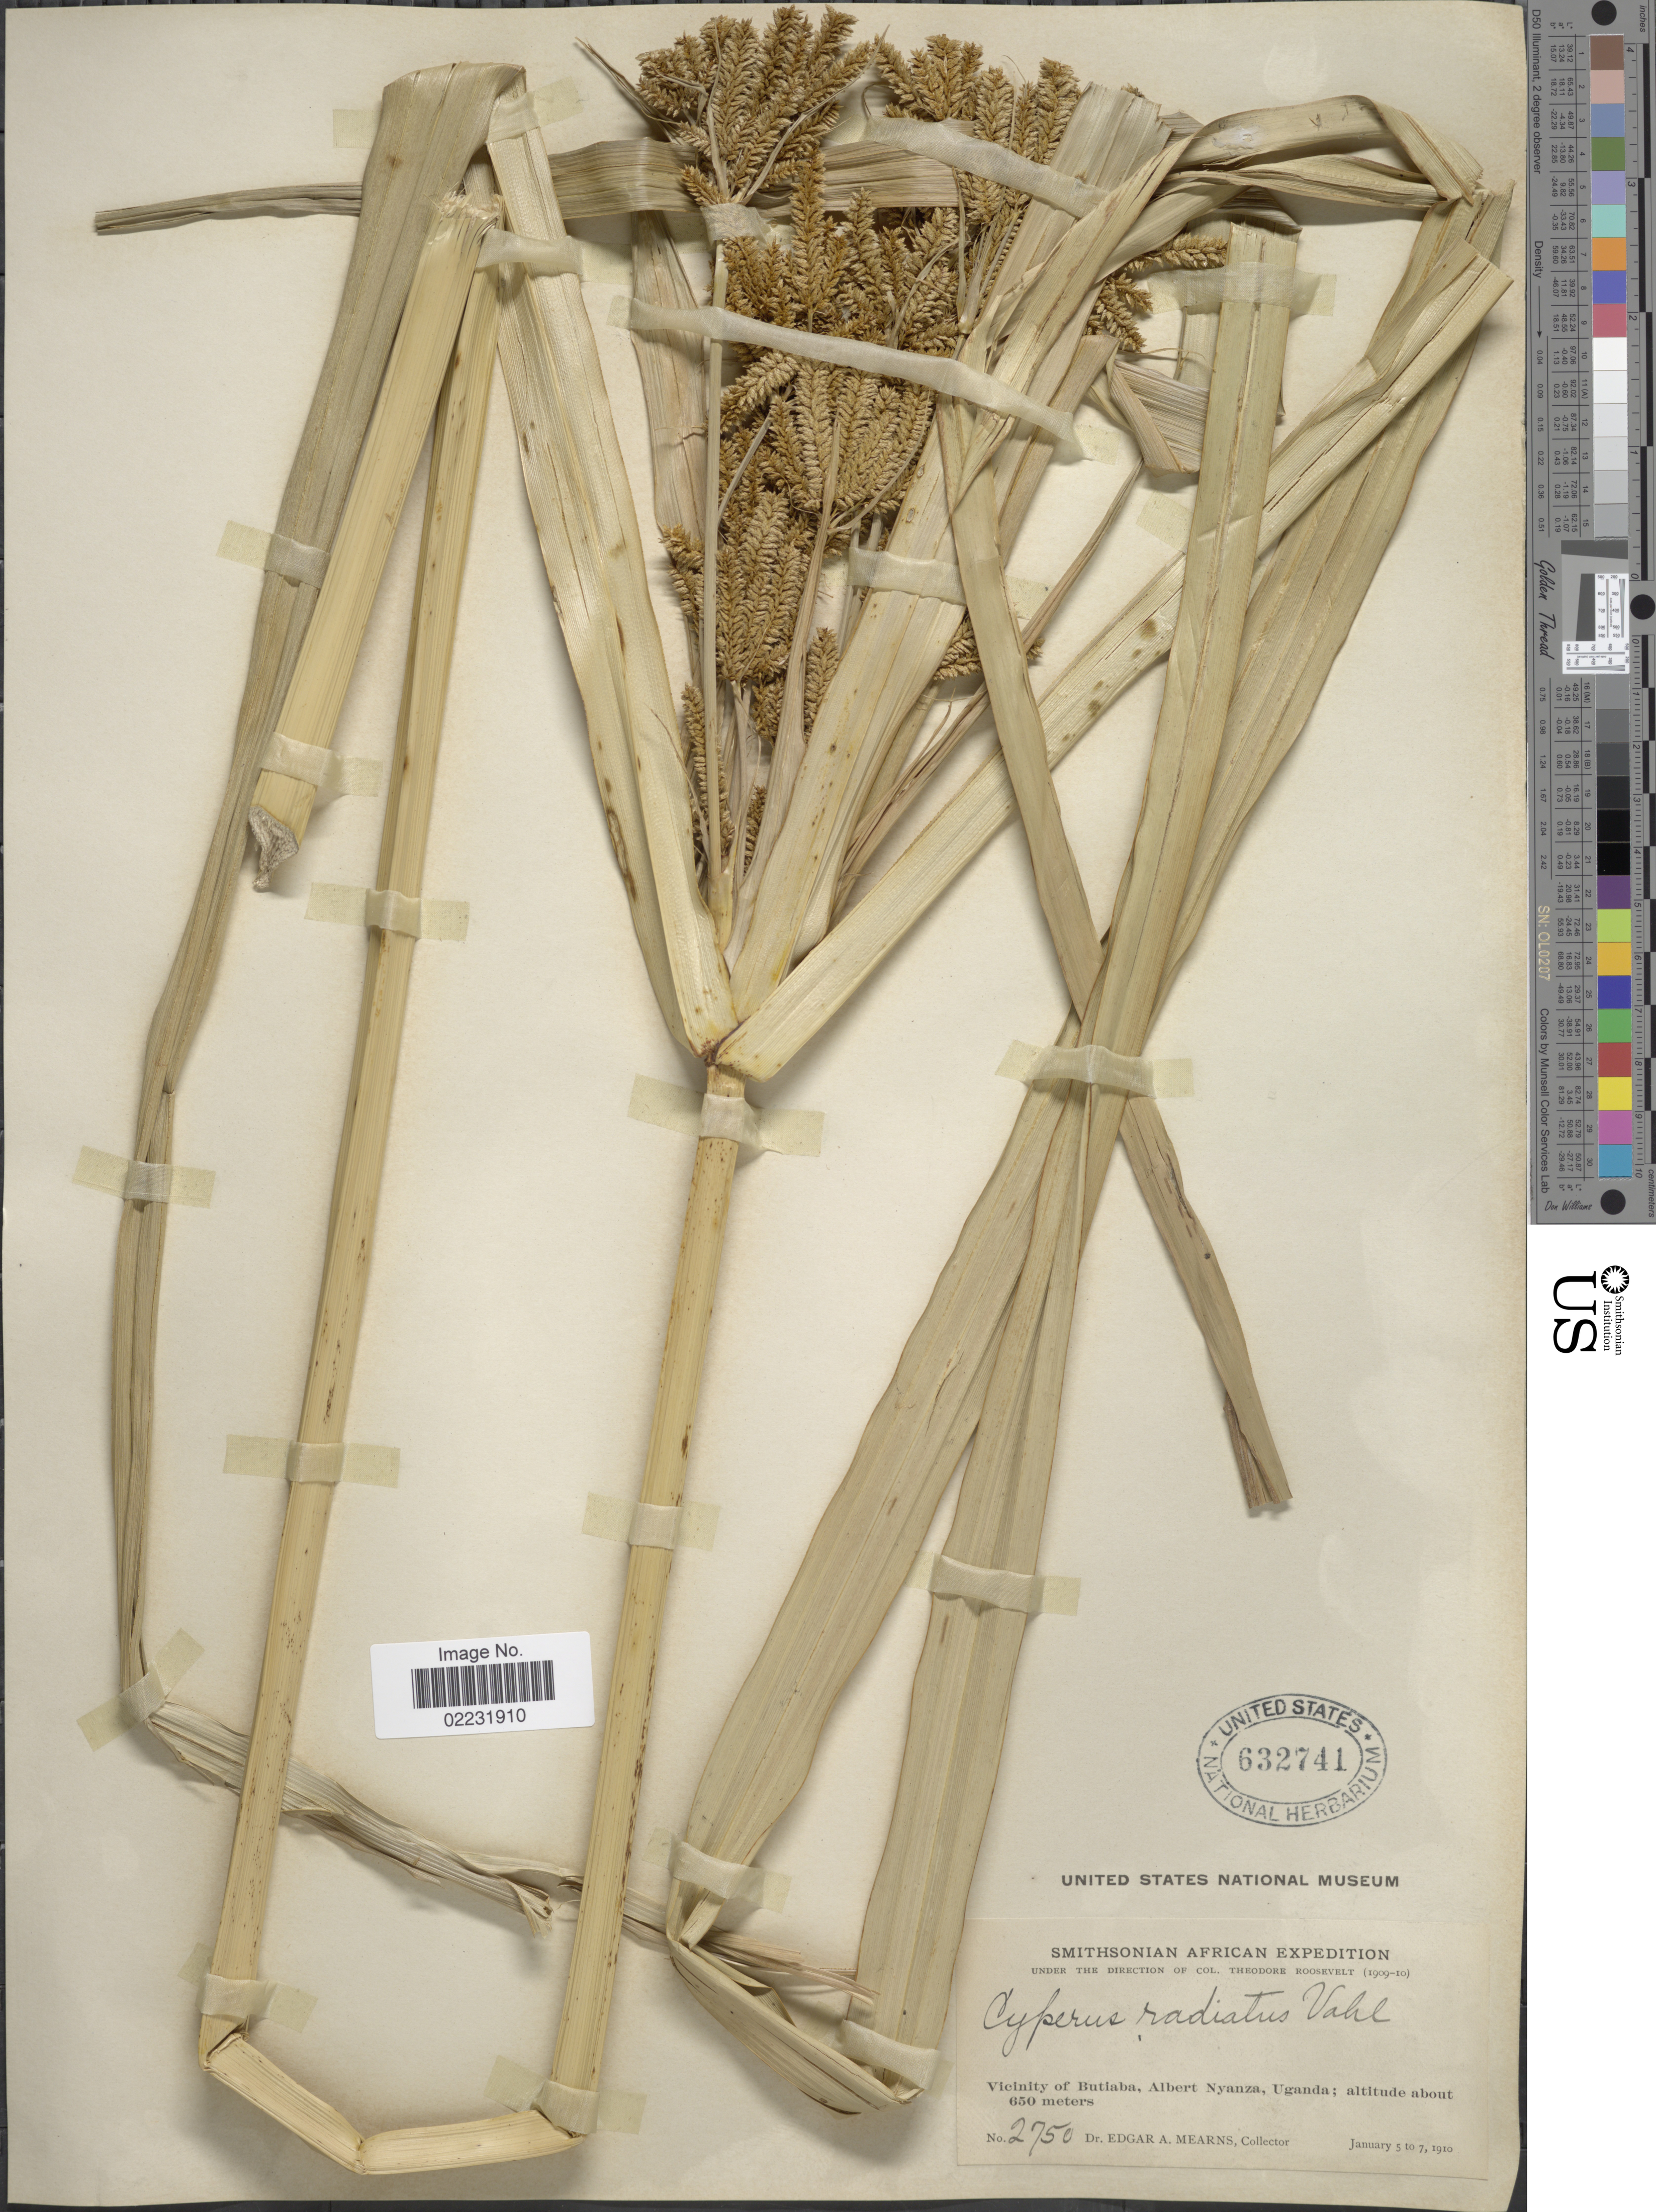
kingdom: Plantae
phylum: Tracheophyta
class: Liliopsida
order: Poales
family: Cyperaceae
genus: Cyperus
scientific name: Cyperus imbricatus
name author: Retz.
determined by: Strong, Mark T., (BOT), Smithsonian Institution - National Museum of Natural History (UNITED STATES)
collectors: E. A. Mearns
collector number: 2750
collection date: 1910-01-05/1910-01-07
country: Uganda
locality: Viciniyty of Butiaba, Albert Nyanza, Uganda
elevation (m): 650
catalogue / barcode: US 632741